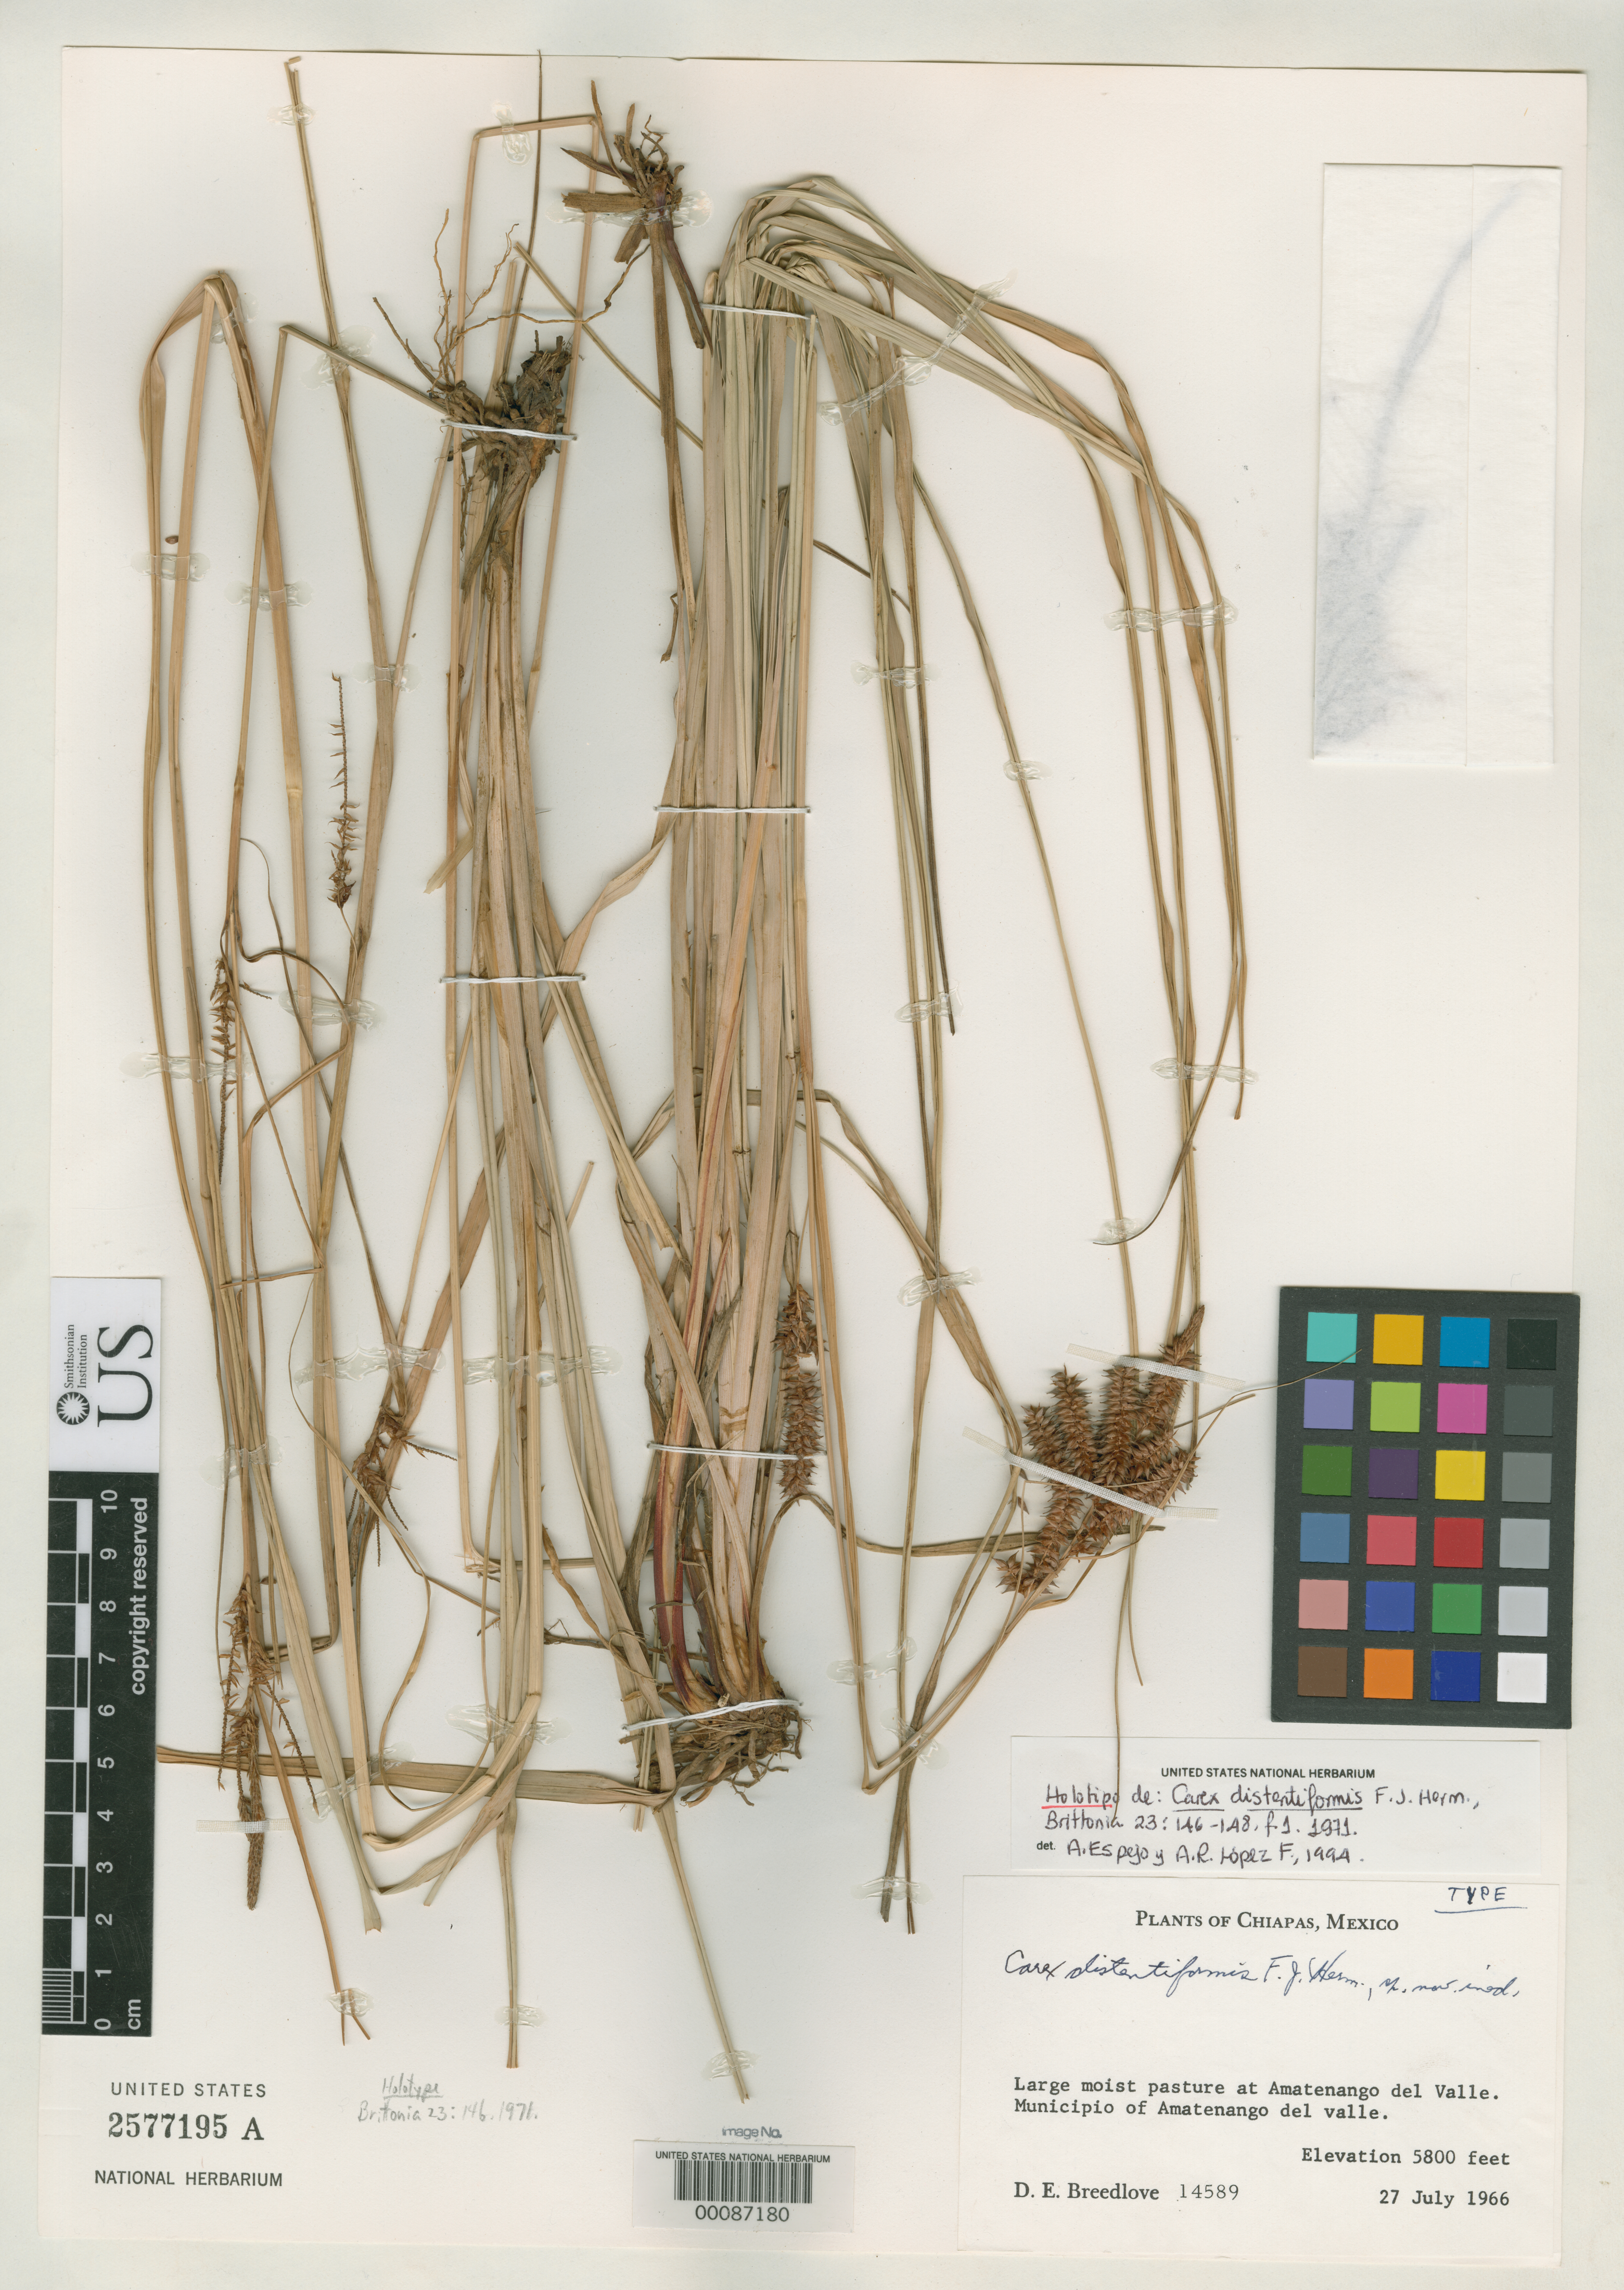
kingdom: Plantae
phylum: Tracheophyta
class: Liliopsida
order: Poales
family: Cyperaceae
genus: Carex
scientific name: Carex distentiformis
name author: F.J. Herm.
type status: Holotype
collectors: D. E. Breedlove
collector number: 14589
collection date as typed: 27 Jul 1966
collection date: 1966-07-27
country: Mexico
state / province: Chiapas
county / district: Amatenango del Valle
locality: Amatenango del Valle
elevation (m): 1768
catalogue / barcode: US 2577195A